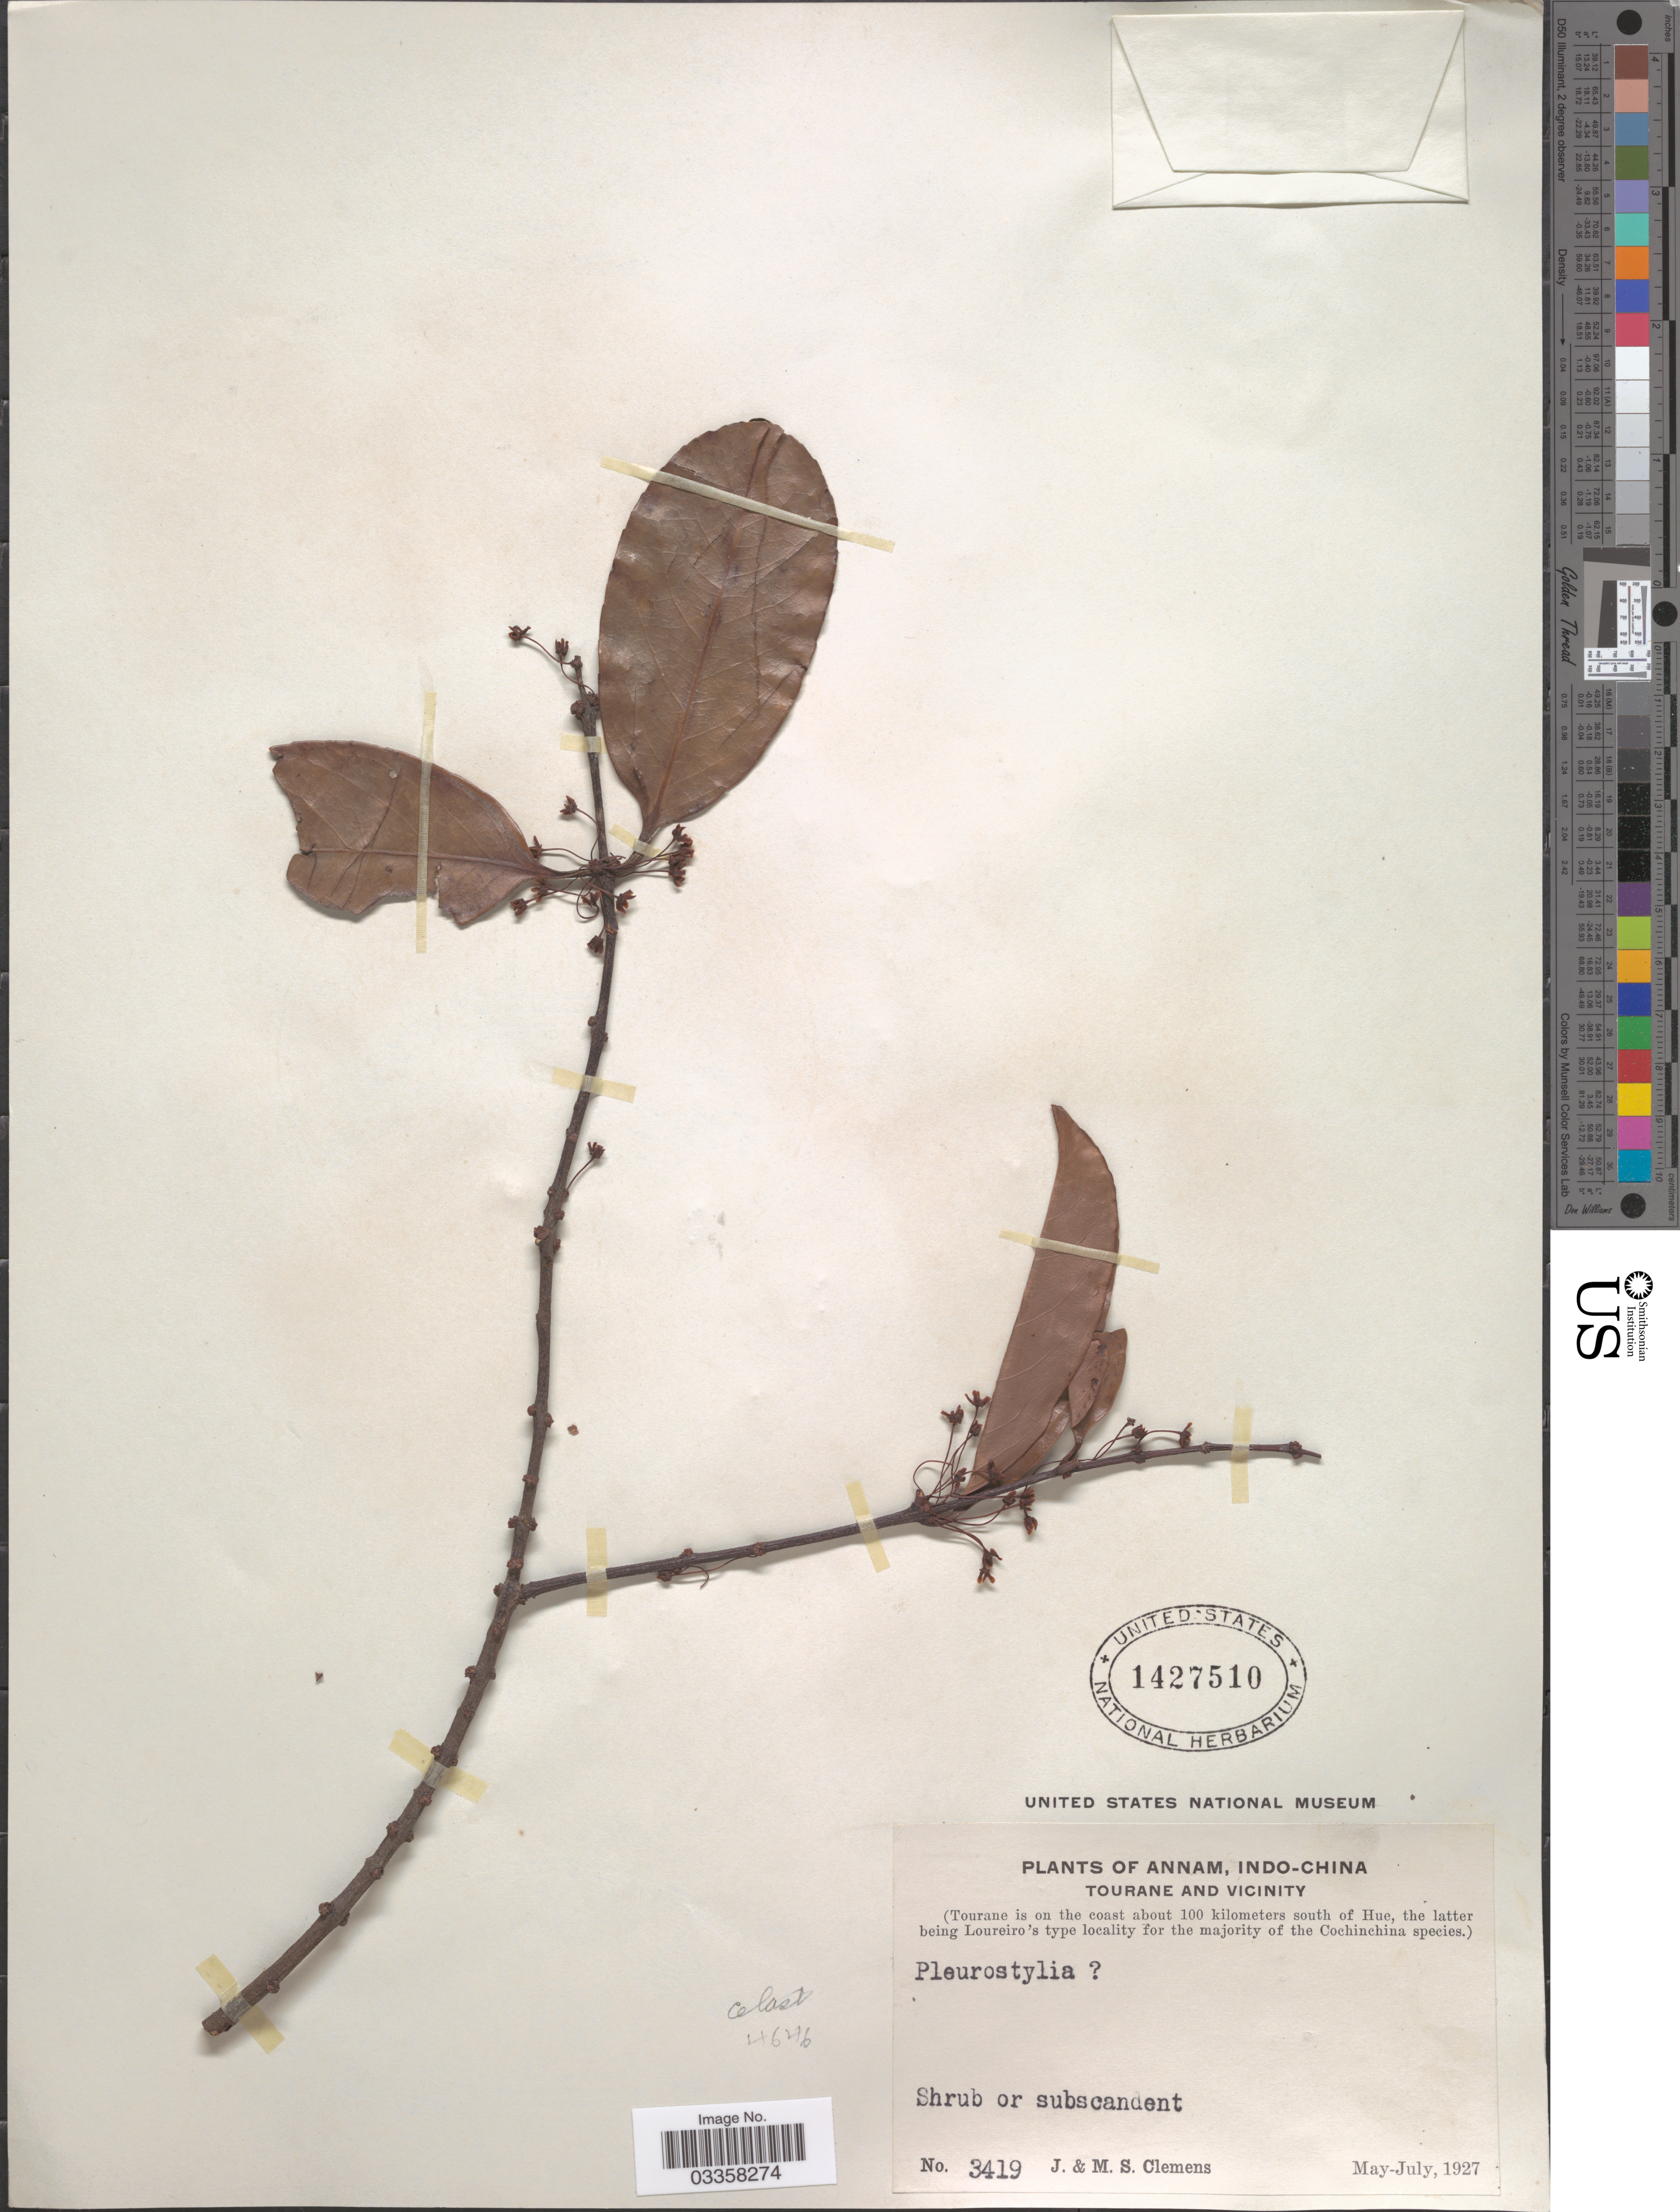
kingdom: Plantae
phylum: Tracheophyta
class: Magnoliopsida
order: Celastrales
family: Celastraceae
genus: Salacia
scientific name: Salacia sp.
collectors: J. Clemens & M. S. Clemens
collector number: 3419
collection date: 1927-05/1927-07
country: Vietnam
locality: Annam, Indo-China. Tourane and vicinity. (Tourane is on the coast about 100 kilometers south of Hue).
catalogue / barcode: US 1427510